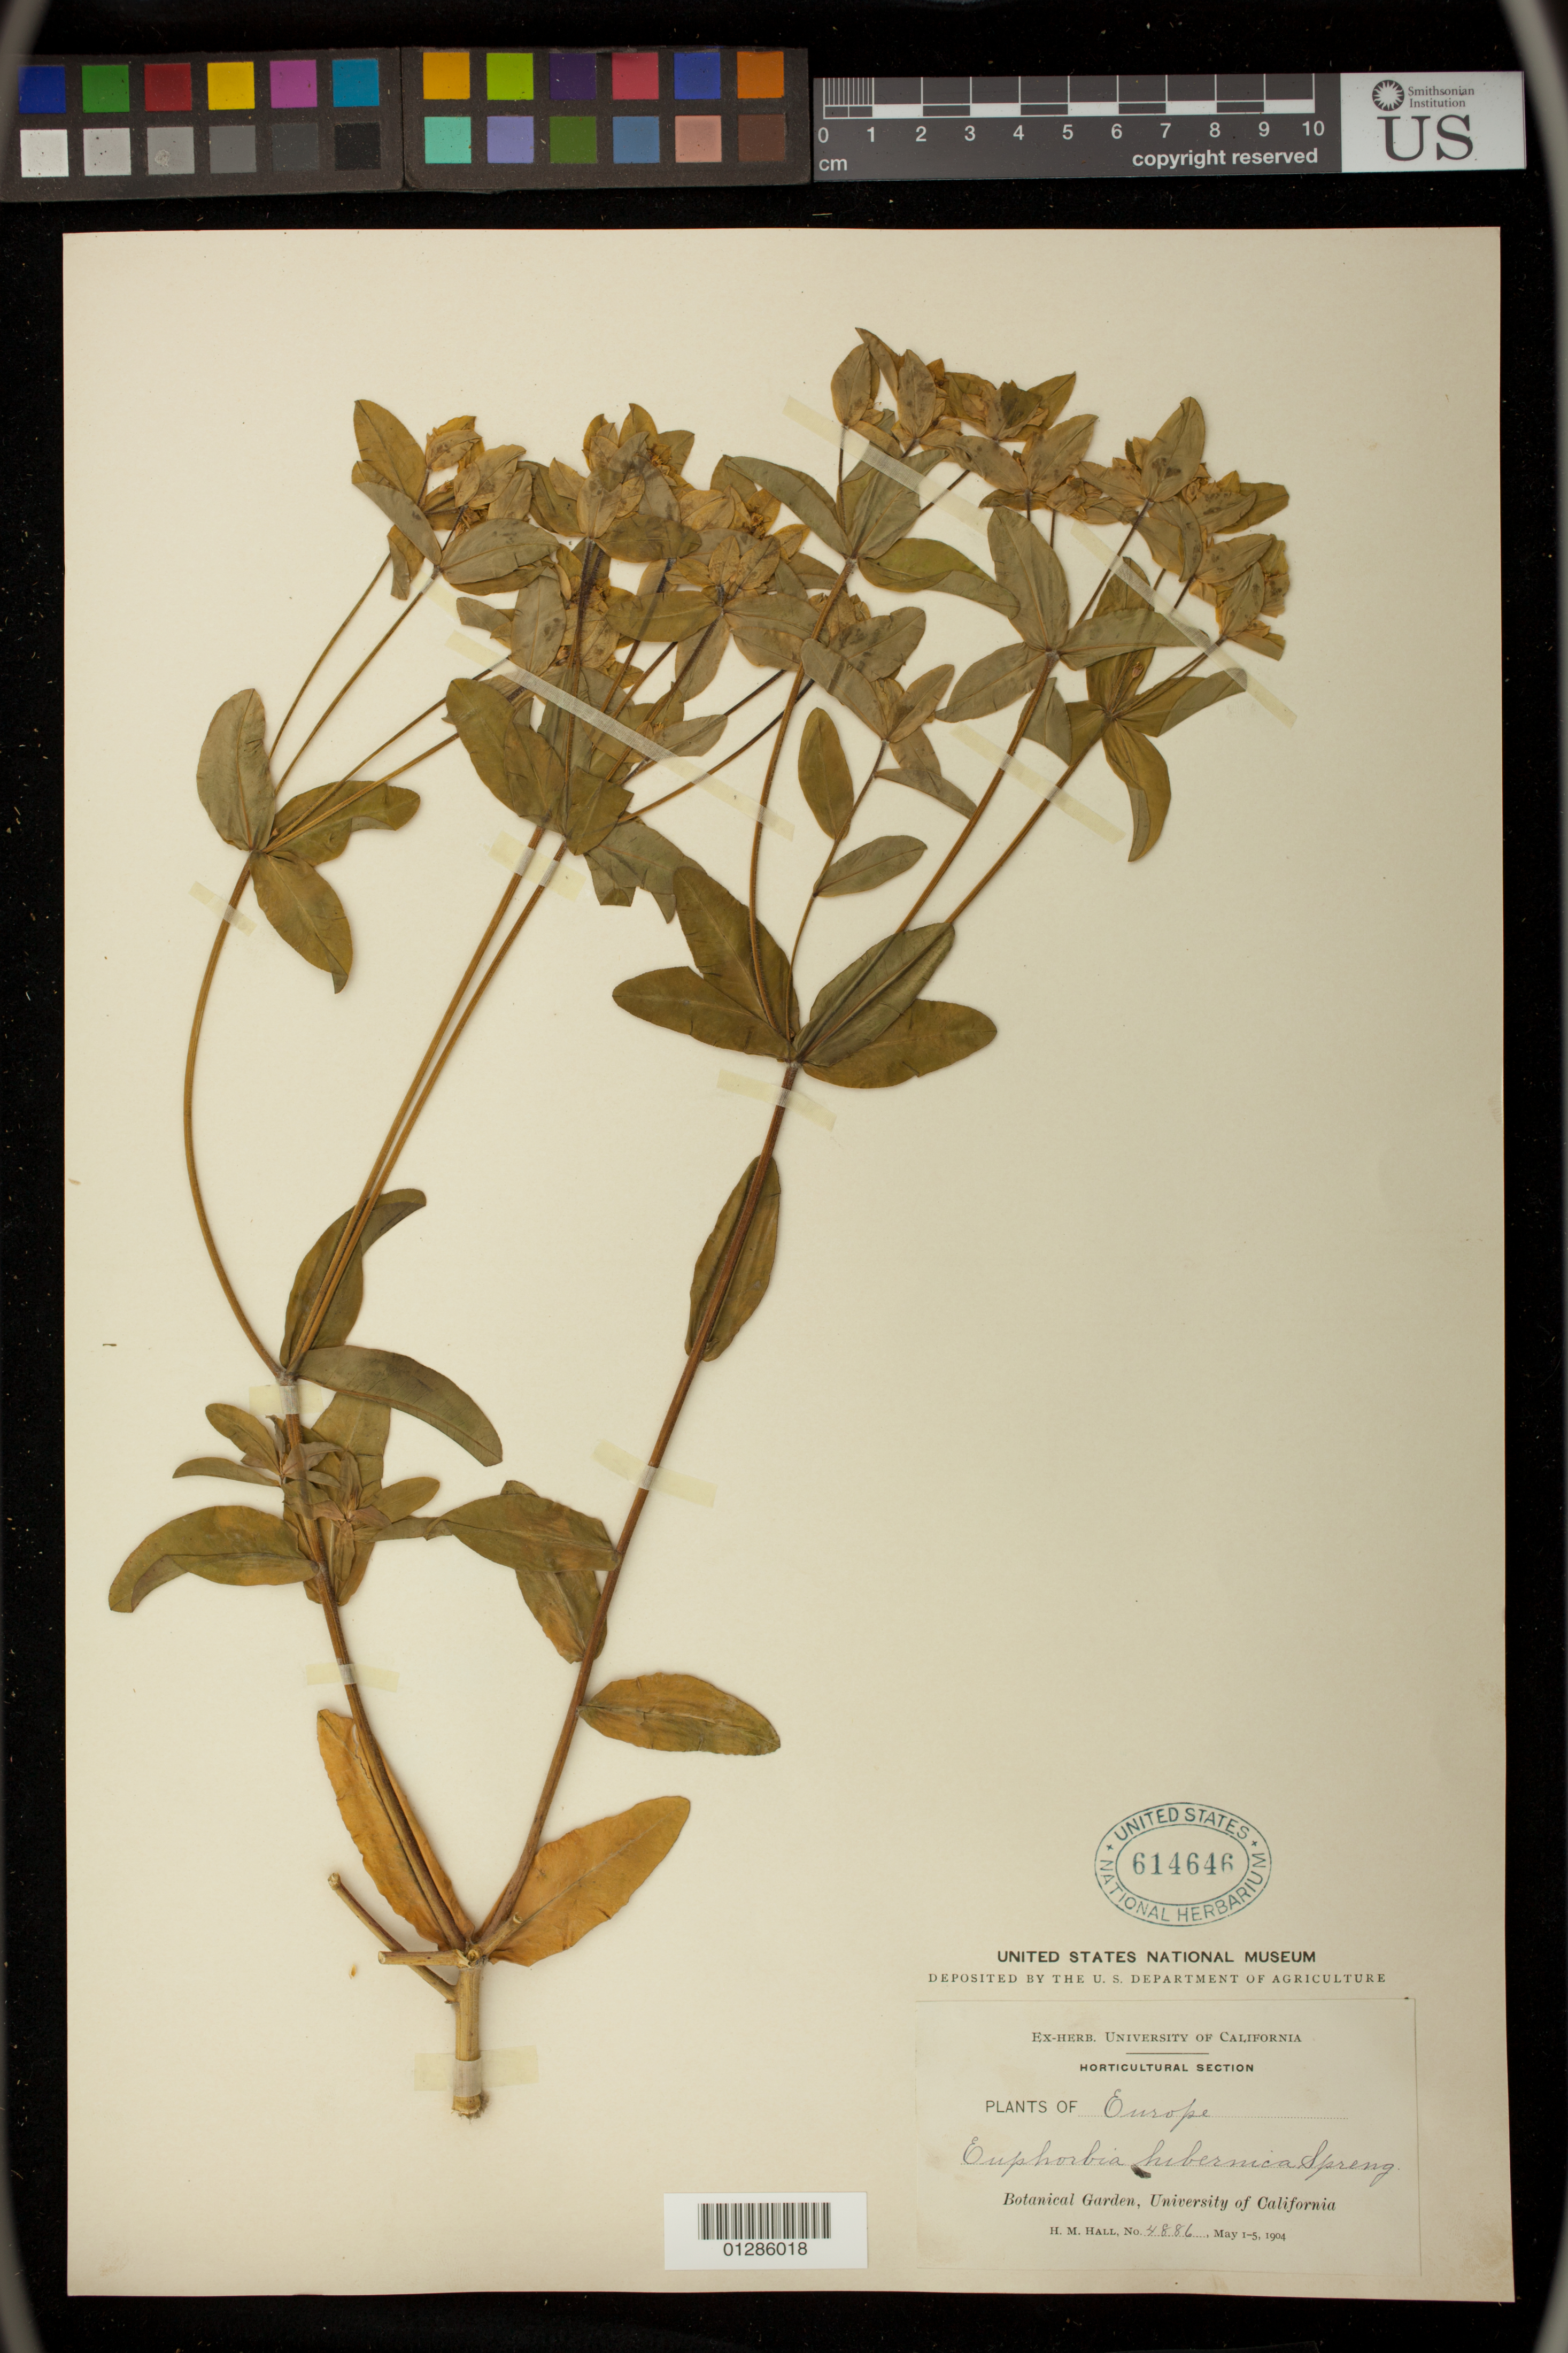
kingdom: Plantae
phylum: Tracheophyta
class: Magnoliopsida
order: Malpighiales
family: Euphorbiaceae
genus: Euphorbia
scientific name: Euphorbia hyberna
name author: L.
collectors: H. M. Hall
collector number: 4886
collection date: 1904-05-01/1904-05-05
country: United States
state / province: California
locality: Botanical Garden, University of California.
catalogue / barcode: US 614646